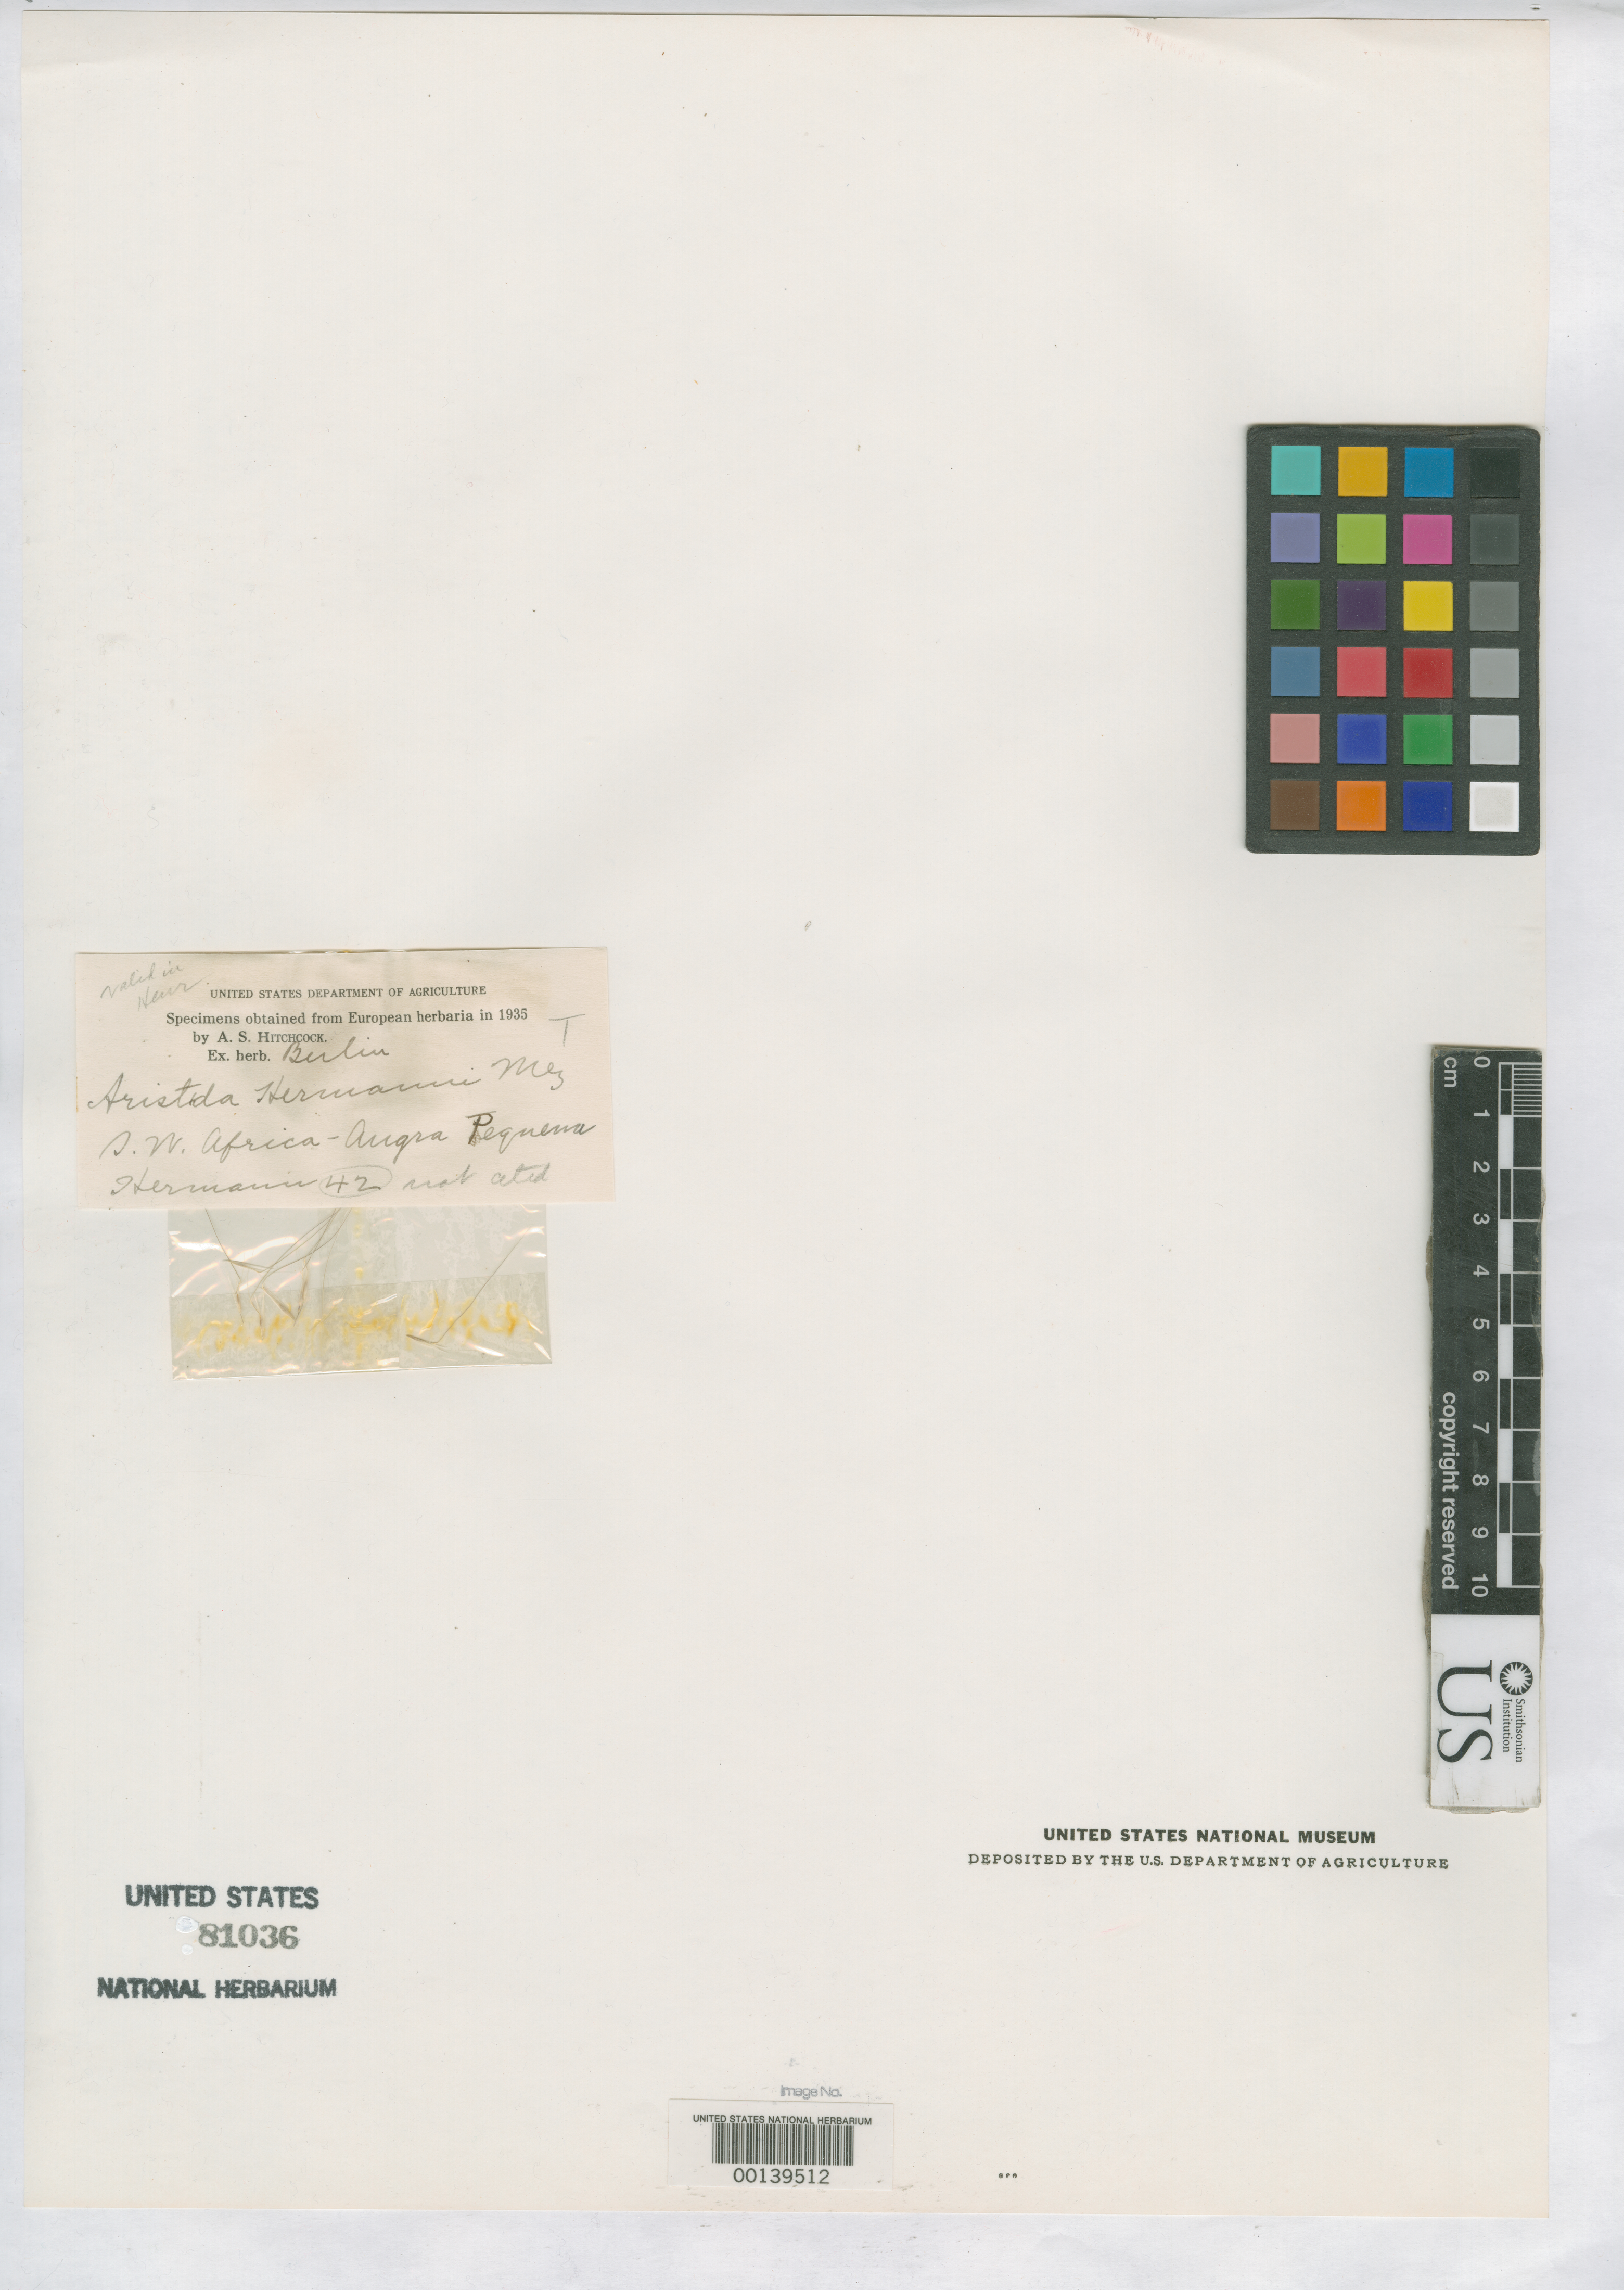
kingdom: Plantae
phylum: Tracheophyta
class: Liliopsida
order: Poales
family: Poaceae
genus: Aristida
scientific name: Aristida hermannii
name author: Mez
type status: Type Fragment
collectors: P. Hermann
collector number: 42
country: Namibia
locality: Great Namaland, Luederitz (Angra Pequena).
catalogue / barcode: US 81036